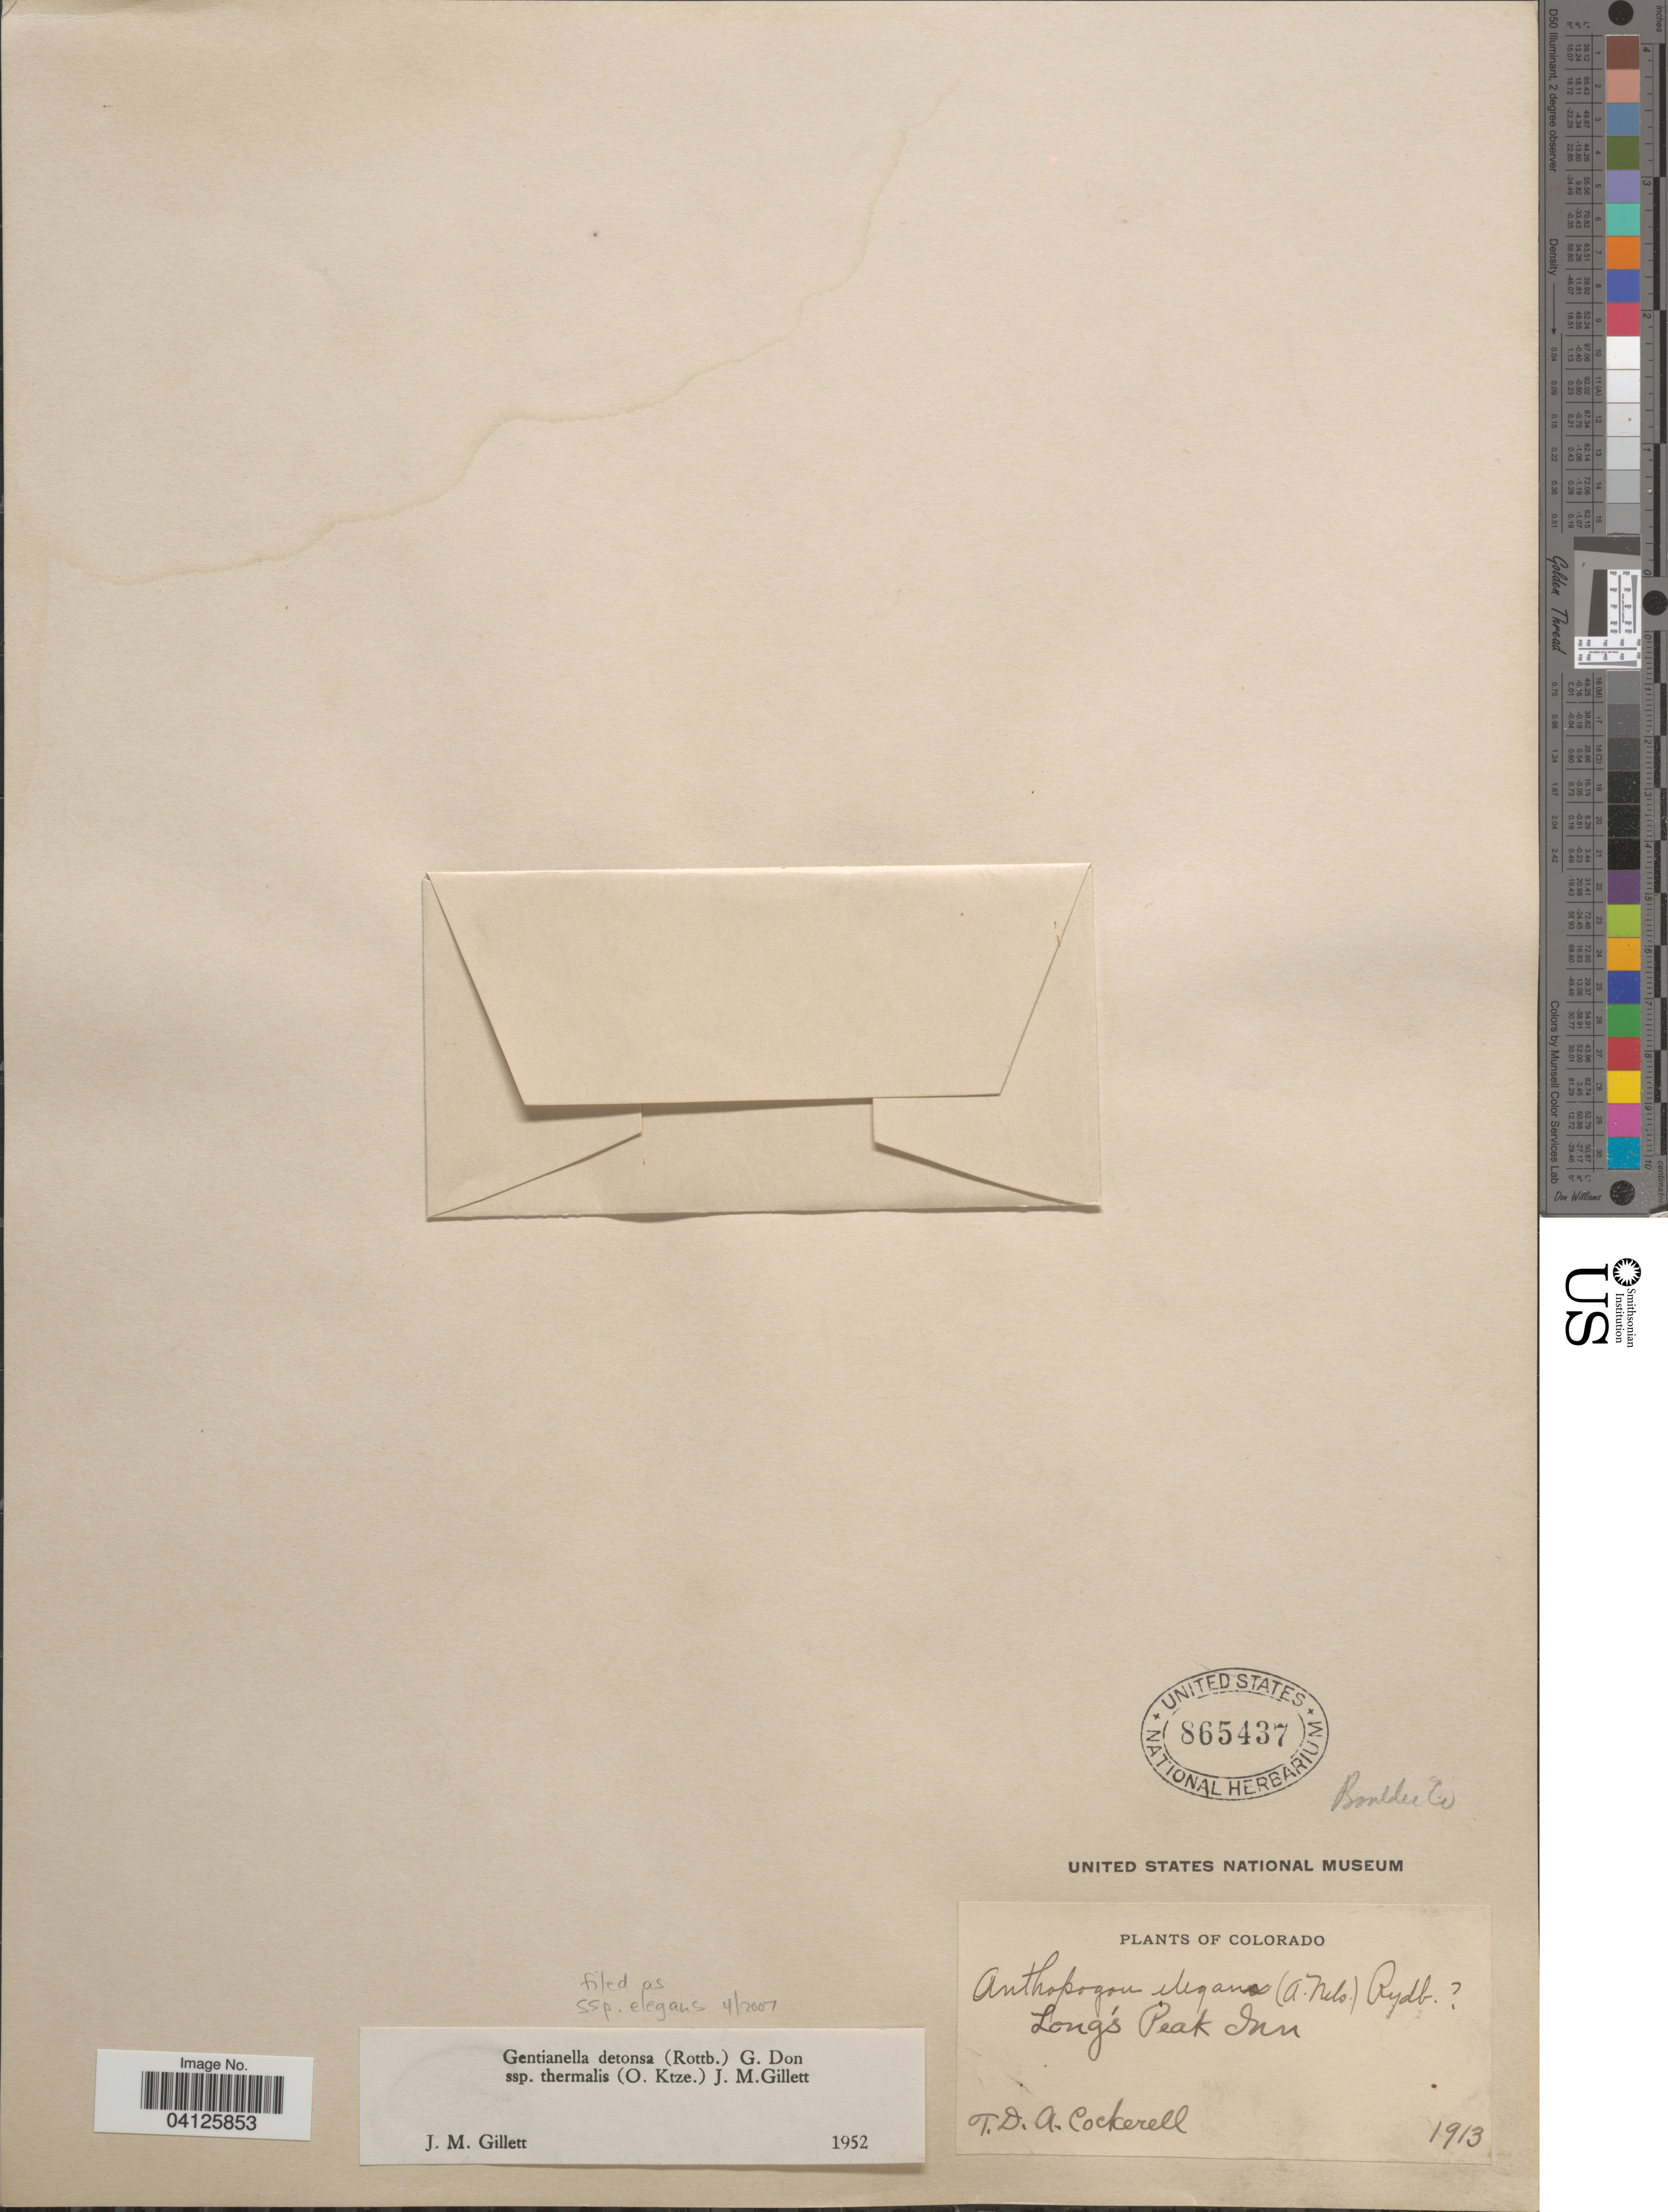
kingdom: Plantae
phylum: Tracheophyta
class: Magnoliopsida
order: Gentianales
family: Gentianaceae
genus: Gentianella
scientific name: Gentianella detonsa subsp. elegans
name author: (A. Gray) J.M. Gillett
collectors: T. Cockerell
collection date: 1913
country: United States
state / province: Colorado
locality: Long's Peak Inn.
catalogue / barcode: US 865437